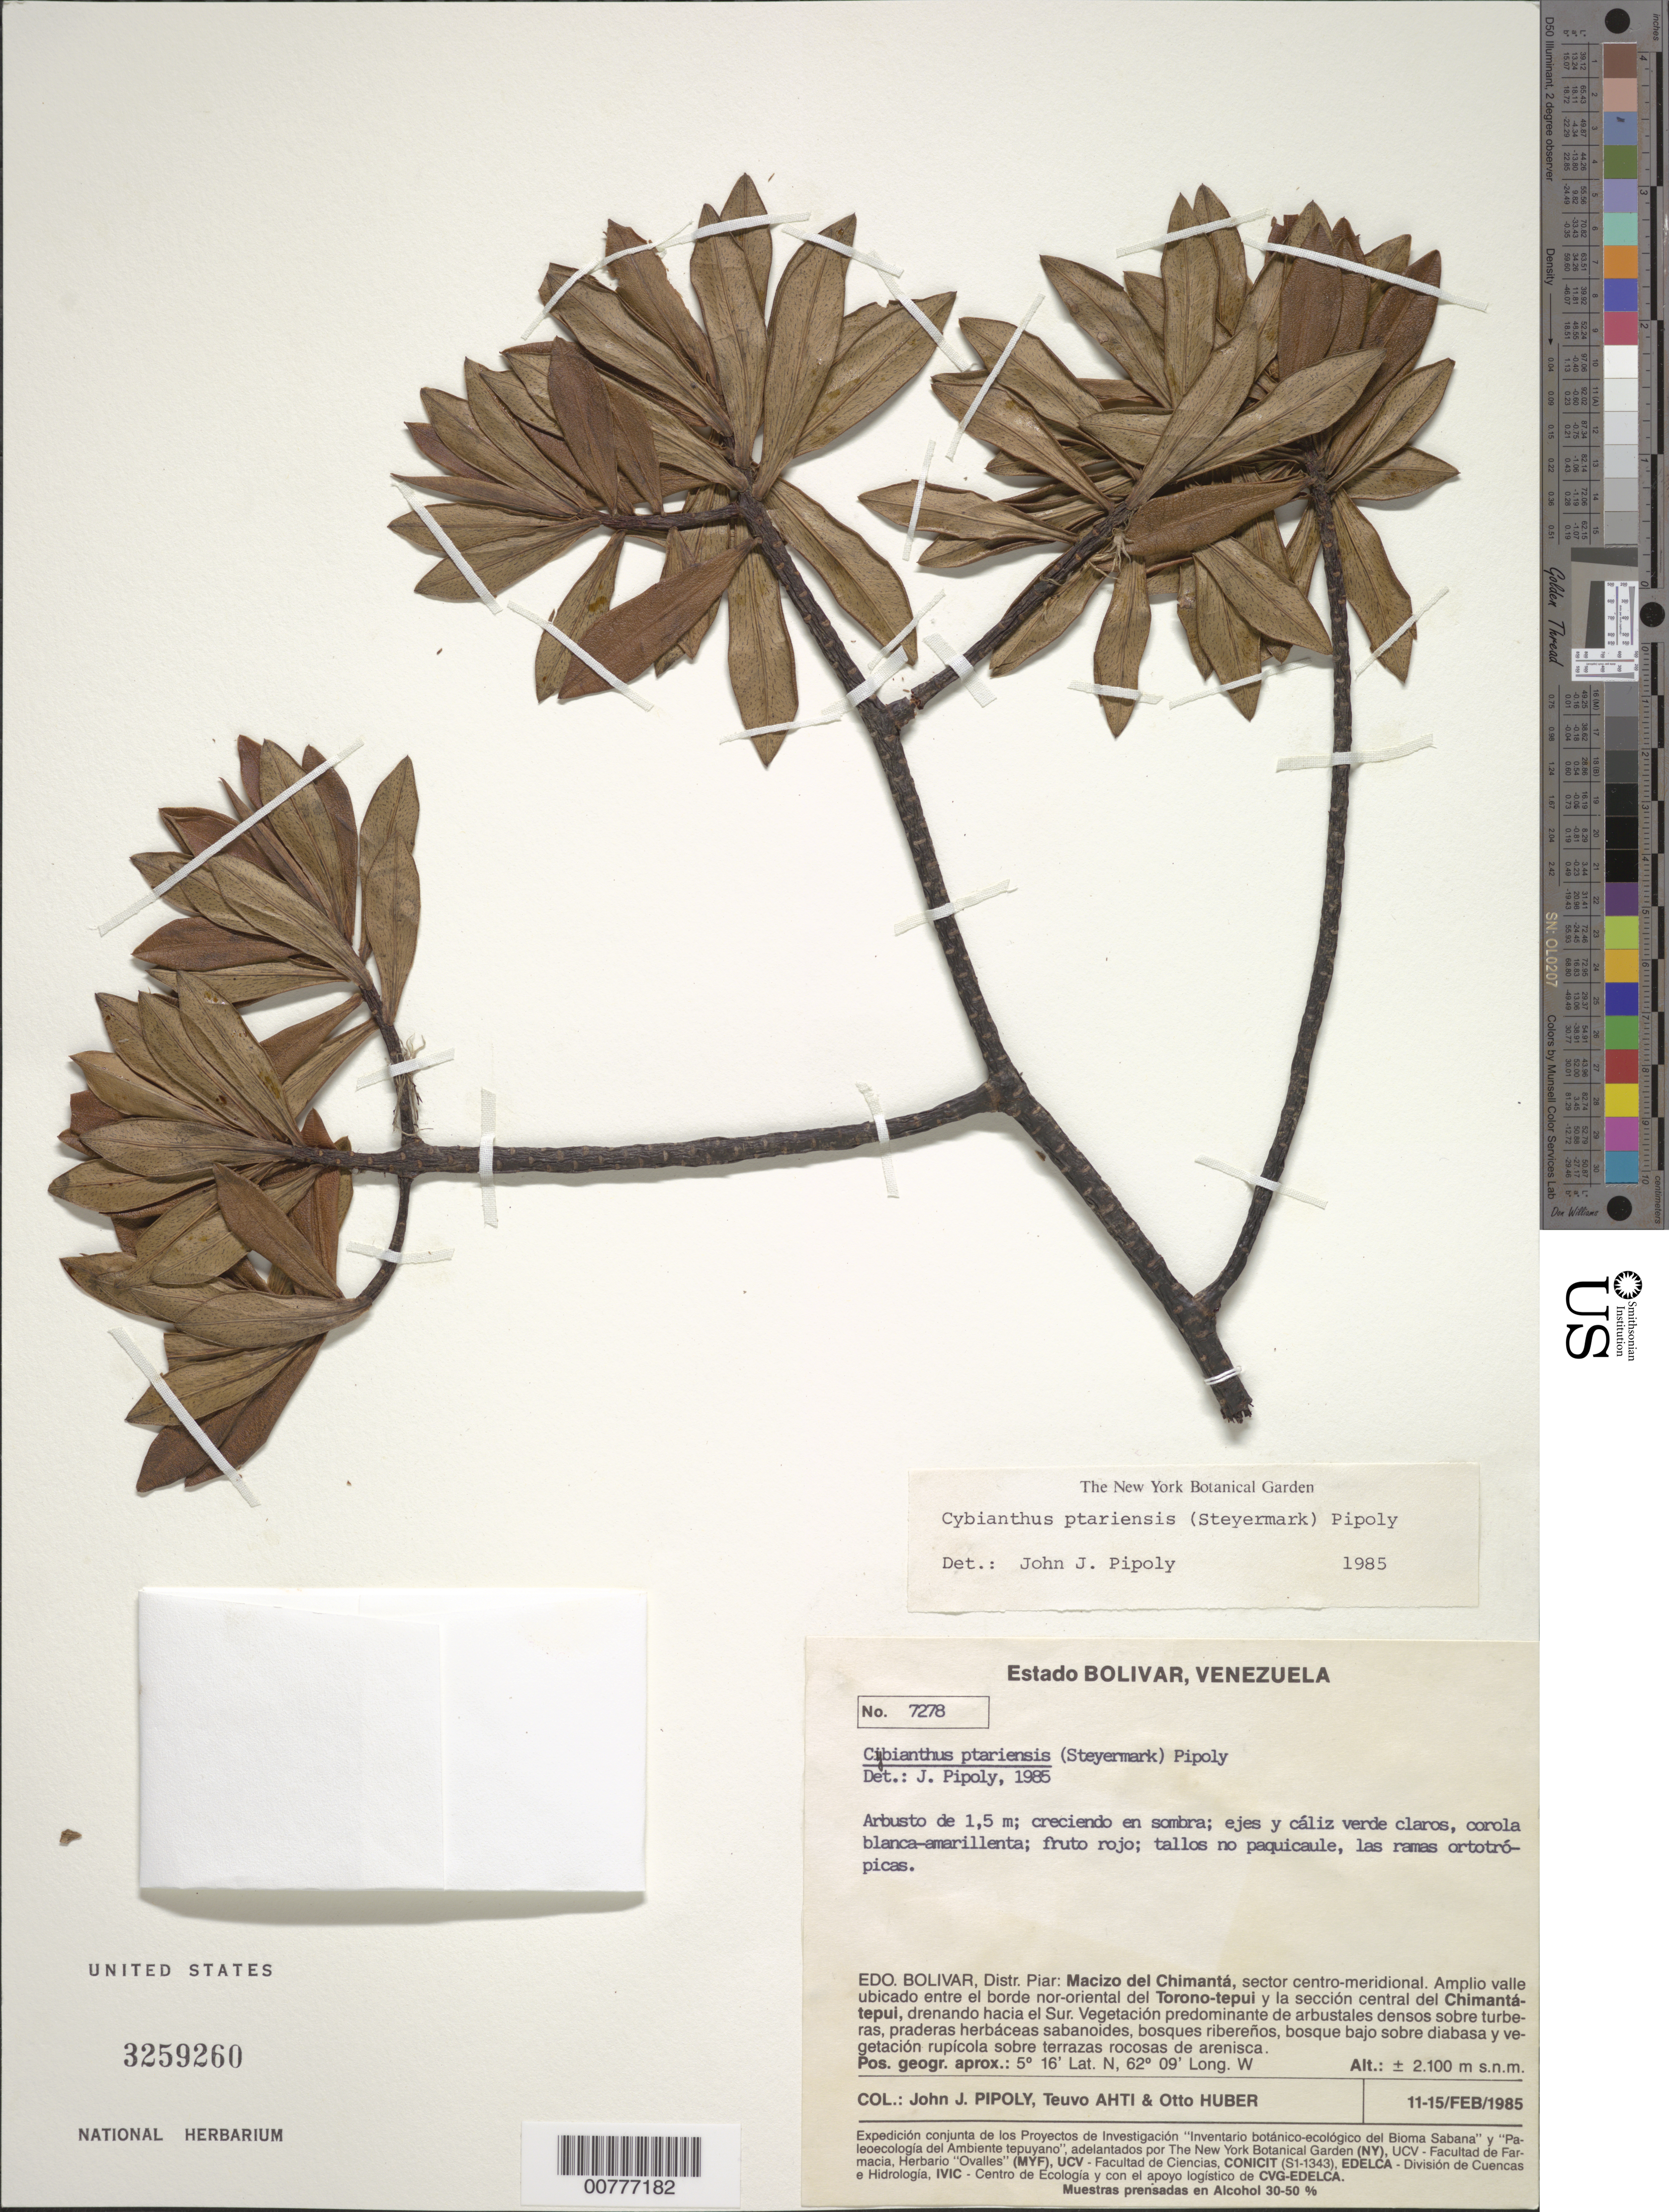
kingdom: Plantae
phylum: Tracheophyta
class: Magnoliopsida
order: Ericales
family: Primulaceae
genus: Cybianthus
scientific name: Cybianthus ptariensis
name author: (Steyerm.) Pipoly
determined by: Pipoly, J. J., III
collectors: J. J. Pipoly, T. T. Ahti & O. Huber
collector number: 7278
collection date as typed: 11-Feb-85 to 15-Feb-85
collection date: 1985-02-11/1985-02-15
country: Venezuela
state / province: Bolívar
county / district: Piar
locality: Macizo del Chimantá, sector centro-meridional; wide valley between the northwest side of the Torono-tepuí and the middle section of the Chimantá-tepuí, draining from the south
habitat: Vegetación predominante de arbustales denso sobre turberas, praderas herbáceas sabanoides, bosques ribereños, bosque bajo sobre diabasa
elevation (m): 2100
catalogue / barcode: US 3259260